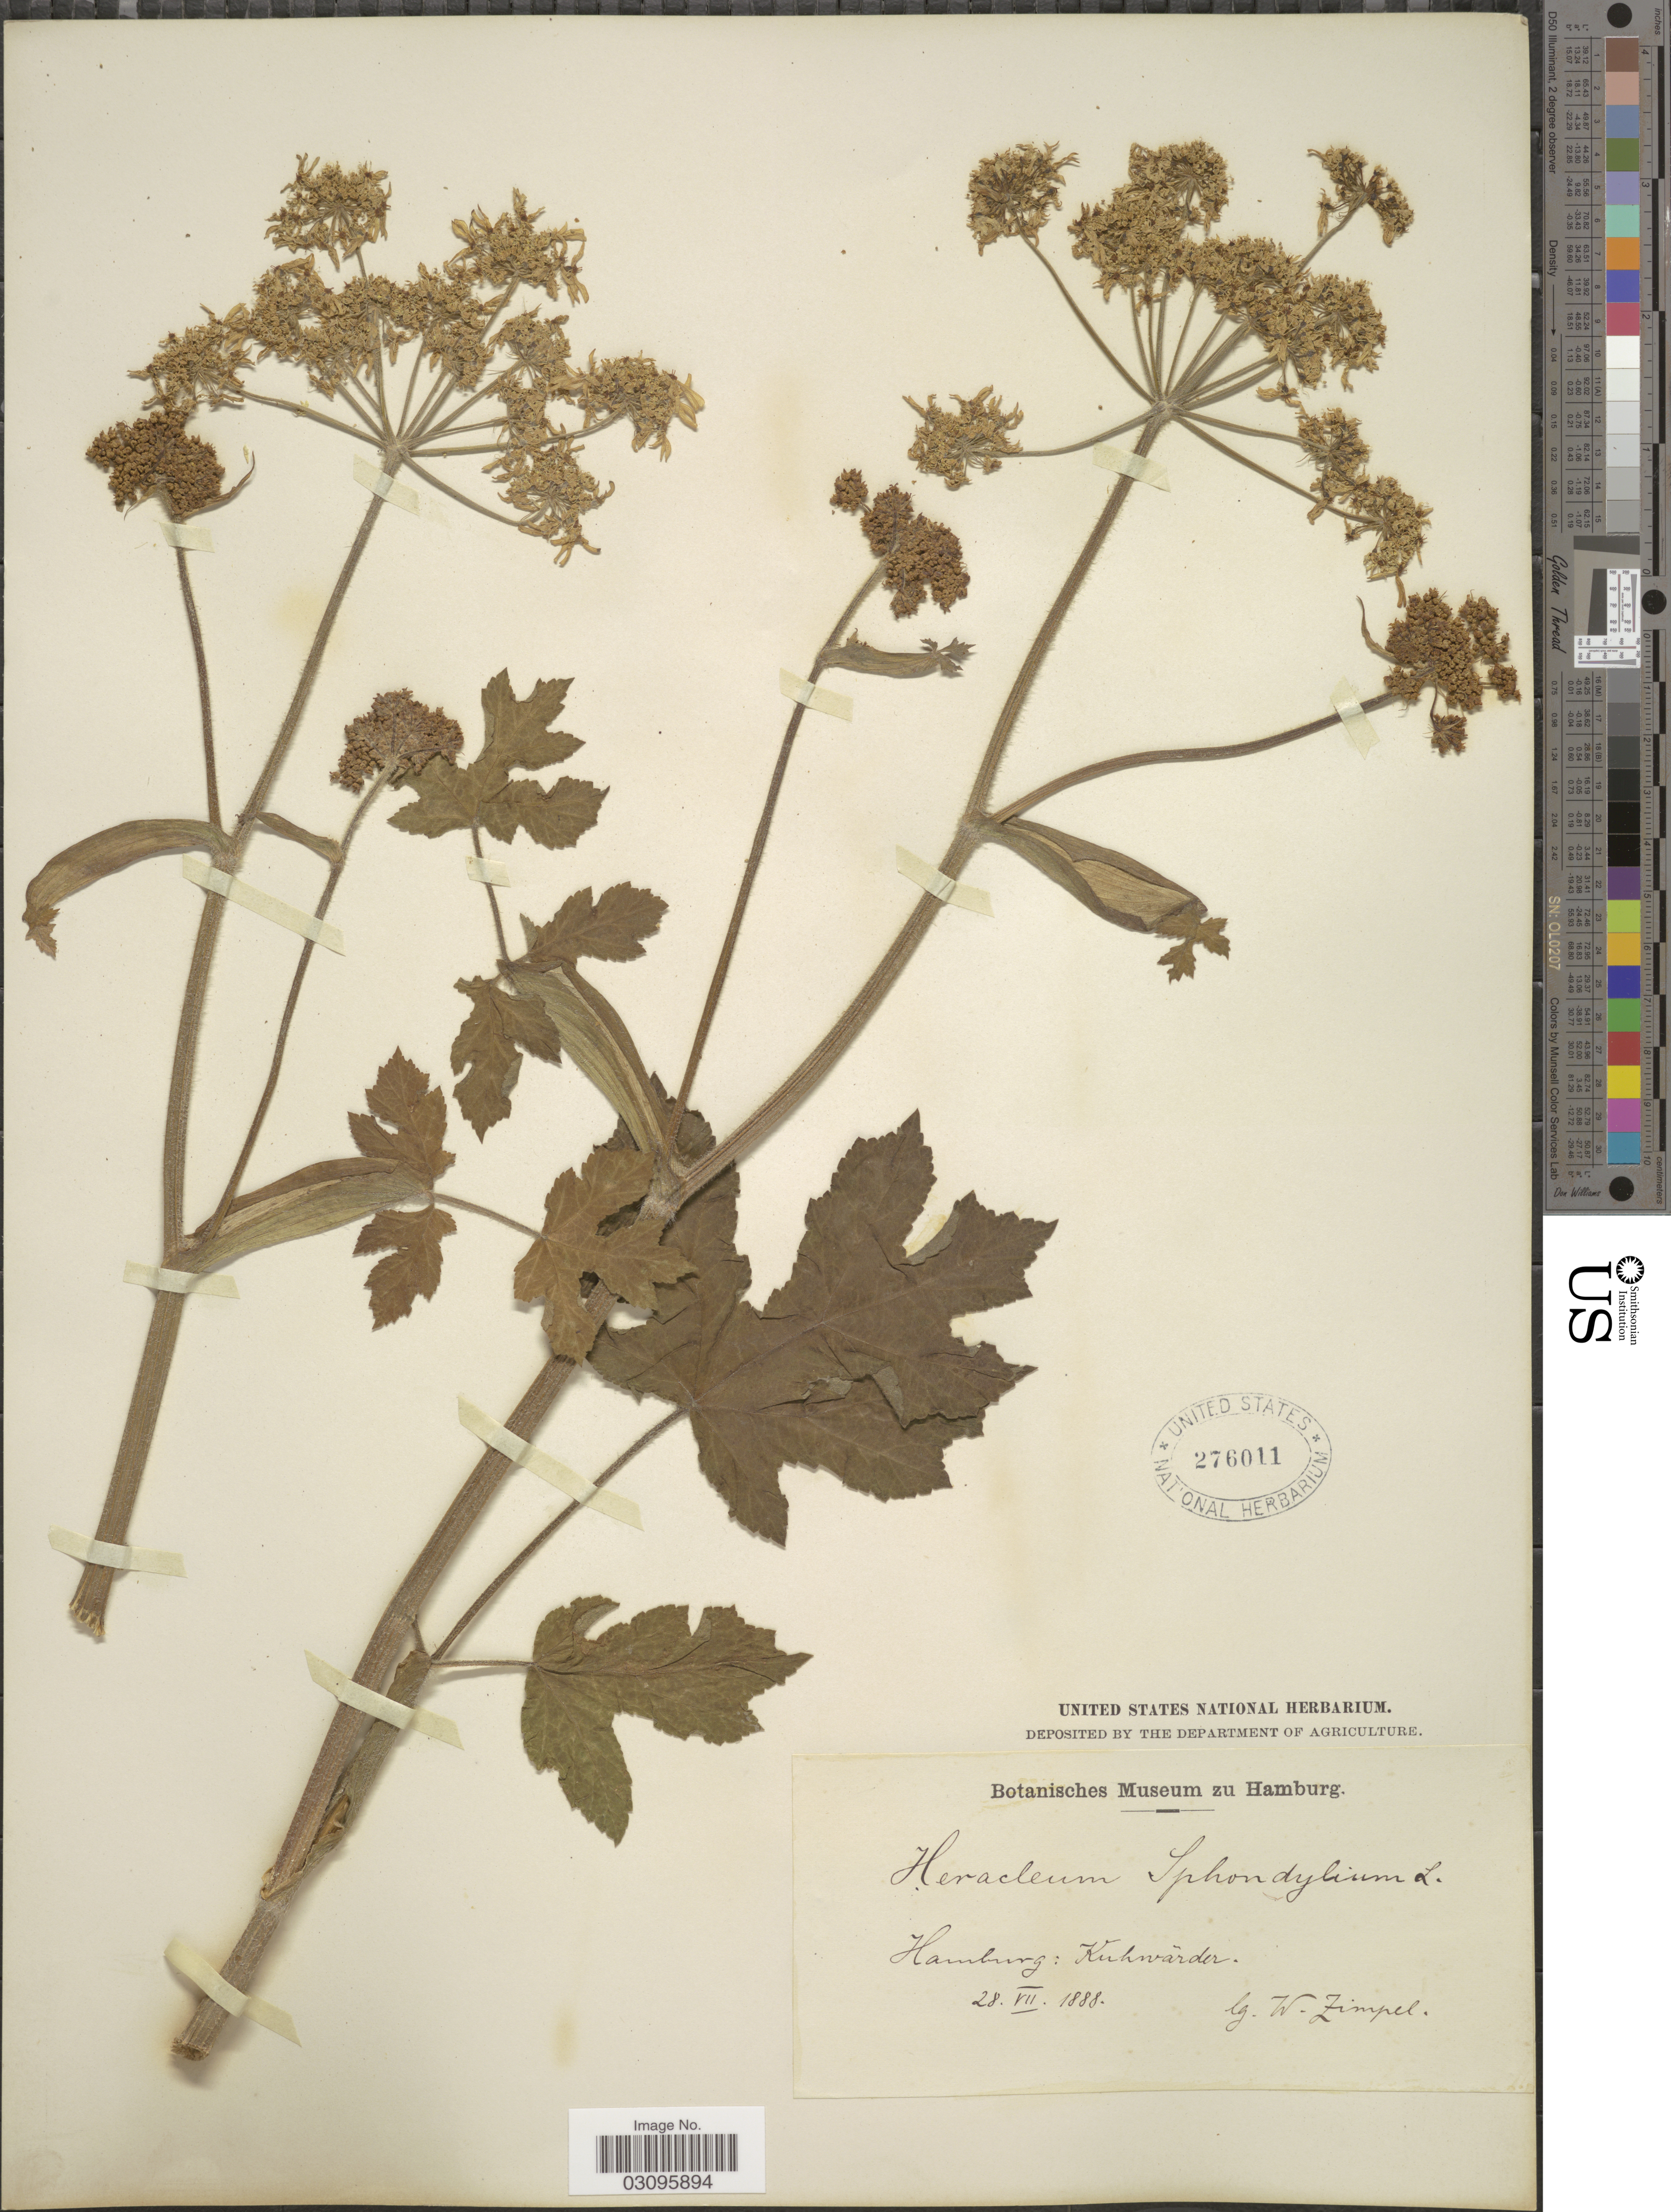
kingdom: Plantae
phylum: Tracheophyta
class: Magnoliopsida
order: Apiales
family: Apiaceae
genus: Heracleum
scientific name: Heracleum sphondylium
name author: L.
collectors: W. Zimpel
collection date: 1888-07-28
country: Germany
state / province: Hamburg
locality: Kuhwãrder.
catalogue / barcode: US 276011